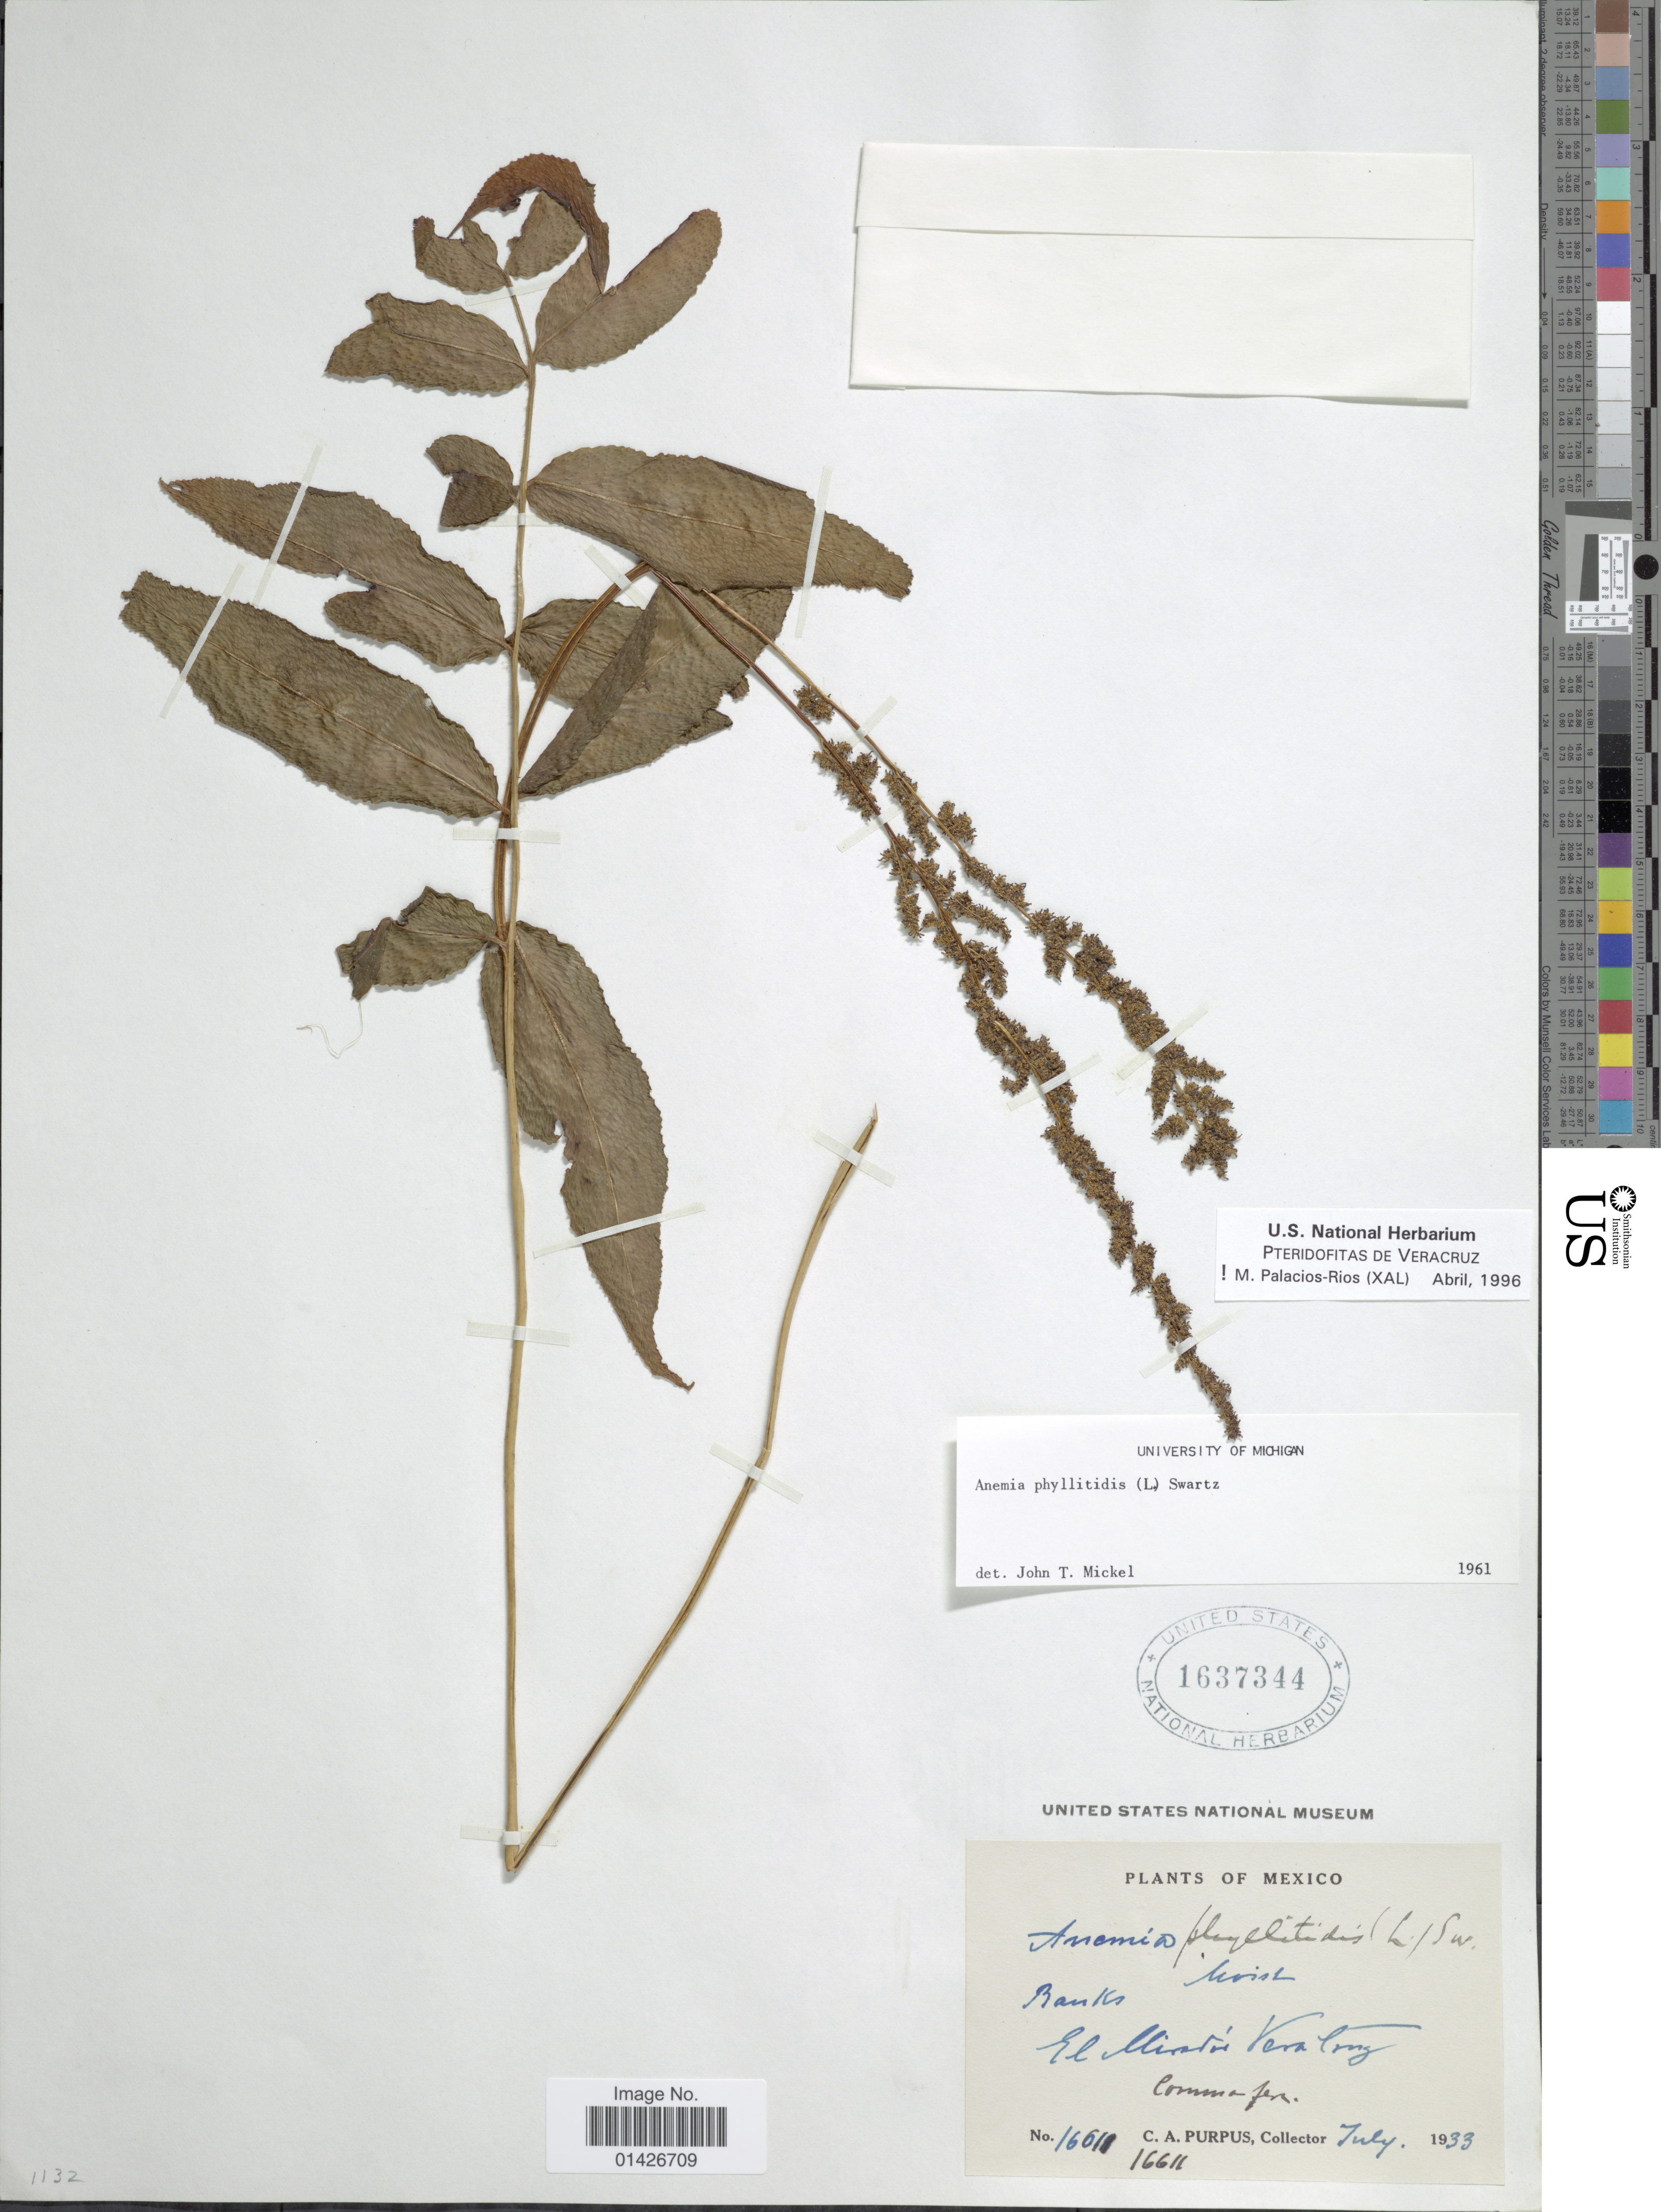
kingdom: Plantae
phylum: Tracheophyta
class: Polypodiopsida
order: Schizaeales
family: Anemiaceae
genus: Anemia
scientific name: Anemia phyllitidis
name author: (L.) Sw.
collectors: C. A. Purpus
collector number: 16611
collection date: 1933-07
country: Mexico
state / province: Veracruz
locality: Moist Banks, El Mirador. Vera Cruz.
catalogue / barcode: US 1637344